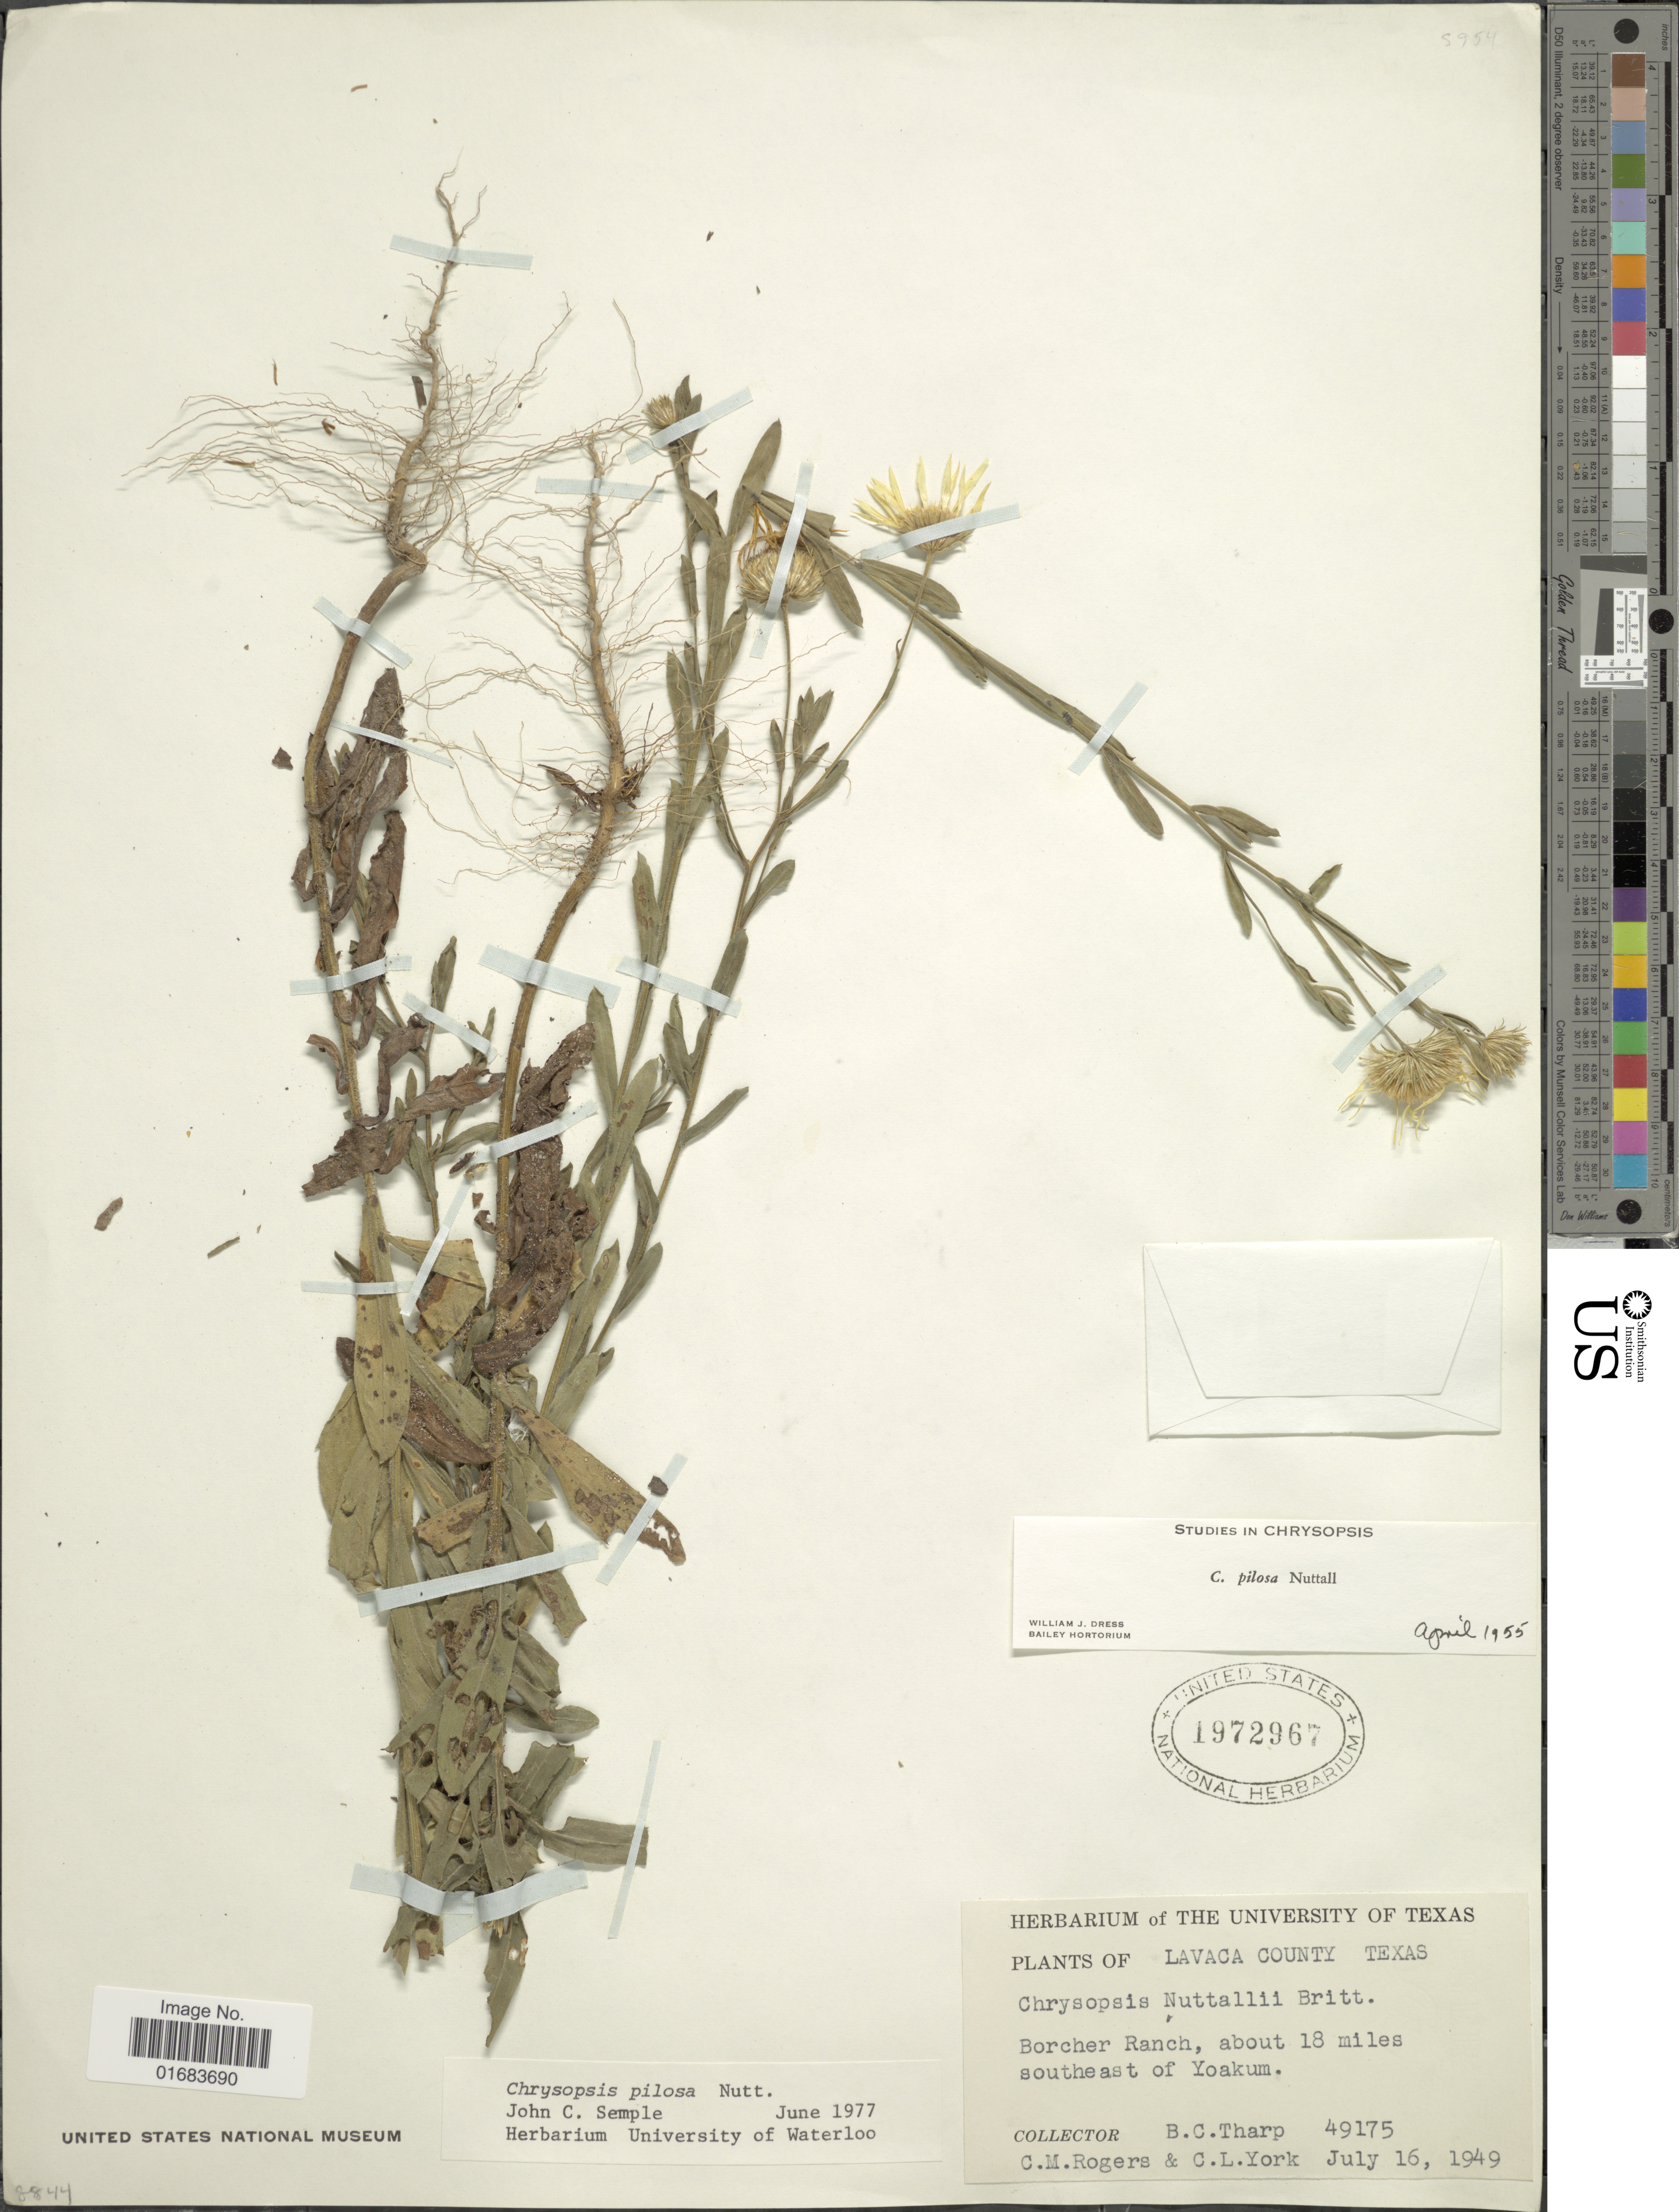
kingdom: Plantae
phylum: Tracheophyta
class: Magnoliopsida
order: Asterales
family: Asteraceae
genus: Chrysopsis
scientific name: Chrysopsis pilosa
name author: Nutt.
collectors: B. C. Tharp, C. M. Rogers & C. L. York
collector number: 49175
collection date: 1949-07-16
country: United States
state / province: Texas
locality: Lavaca County, Borcher Ranche, about 18 miles southeast of Yoakum.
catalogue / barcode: US 1972967